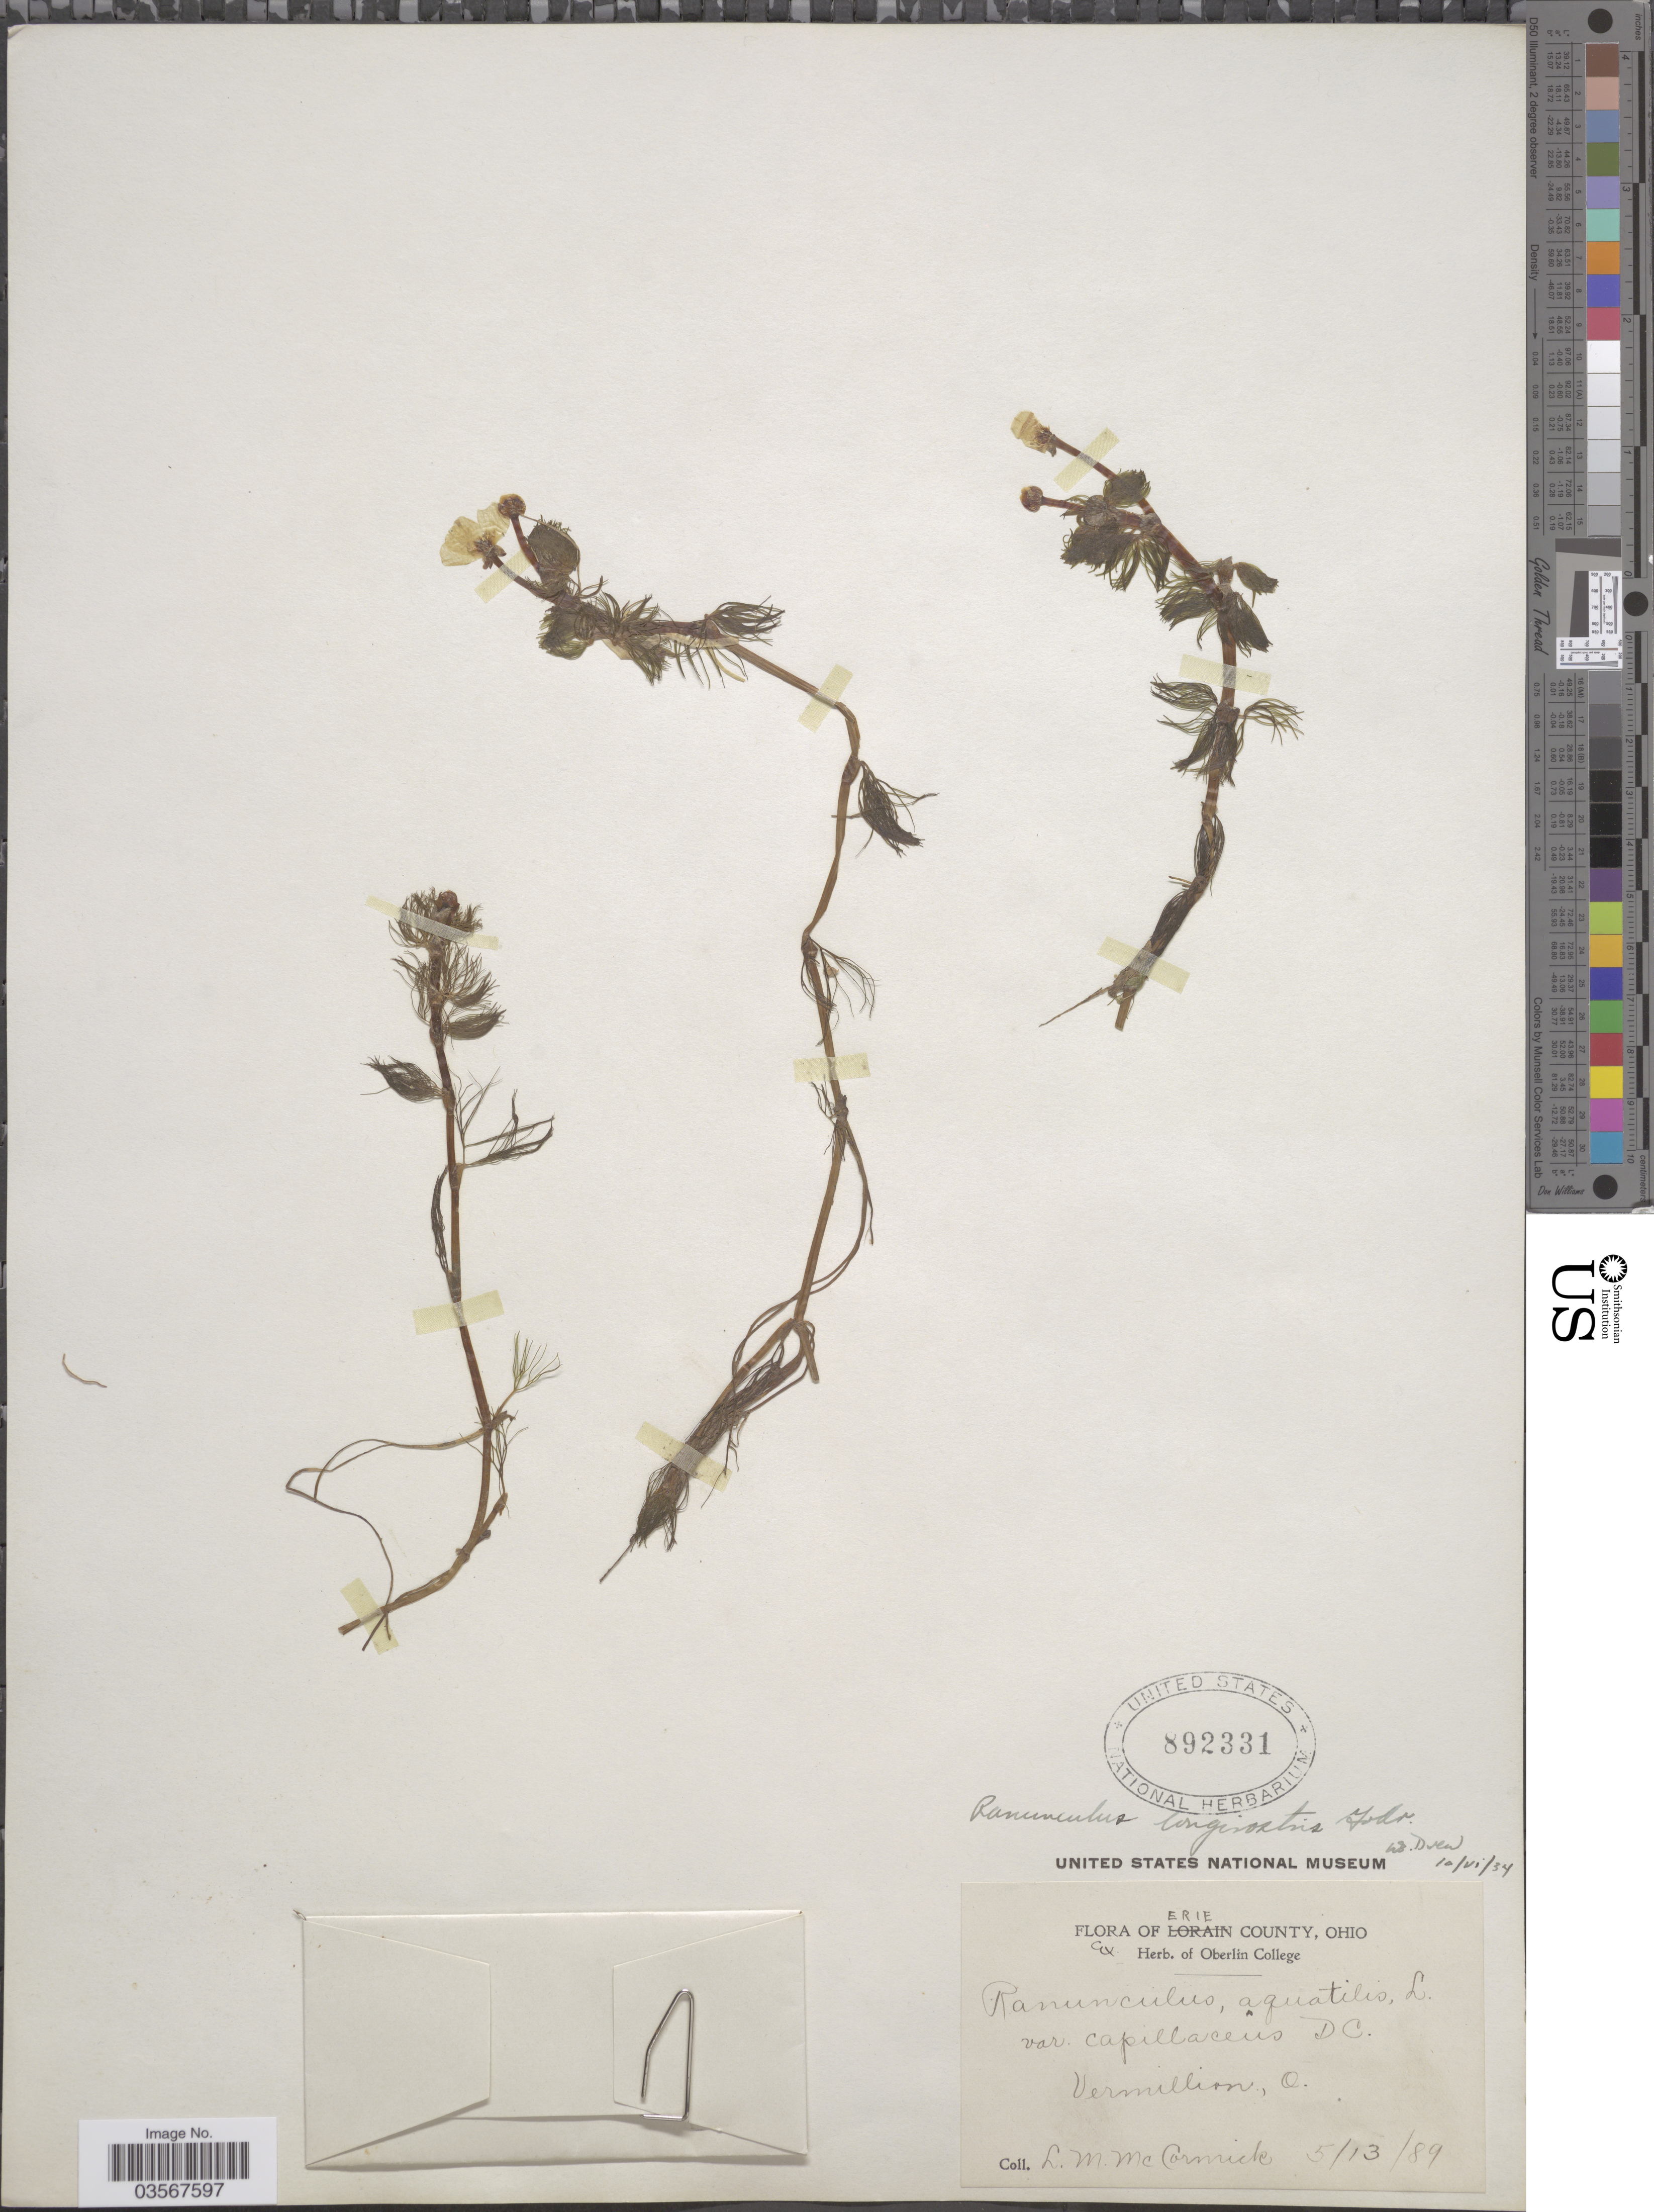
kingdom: Plantae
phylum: Tracheophyta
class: Magnoliopsida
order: Ranunculales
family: Ranunculaceae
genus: Ranunculus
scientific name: Ranunculus longirostris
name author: Godr.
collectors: L. McCormick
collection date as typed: Transcribed d/m/y: 13/5/89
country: United States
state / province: Ohio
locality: Erie County. Vermillion.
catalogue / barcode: US 892331